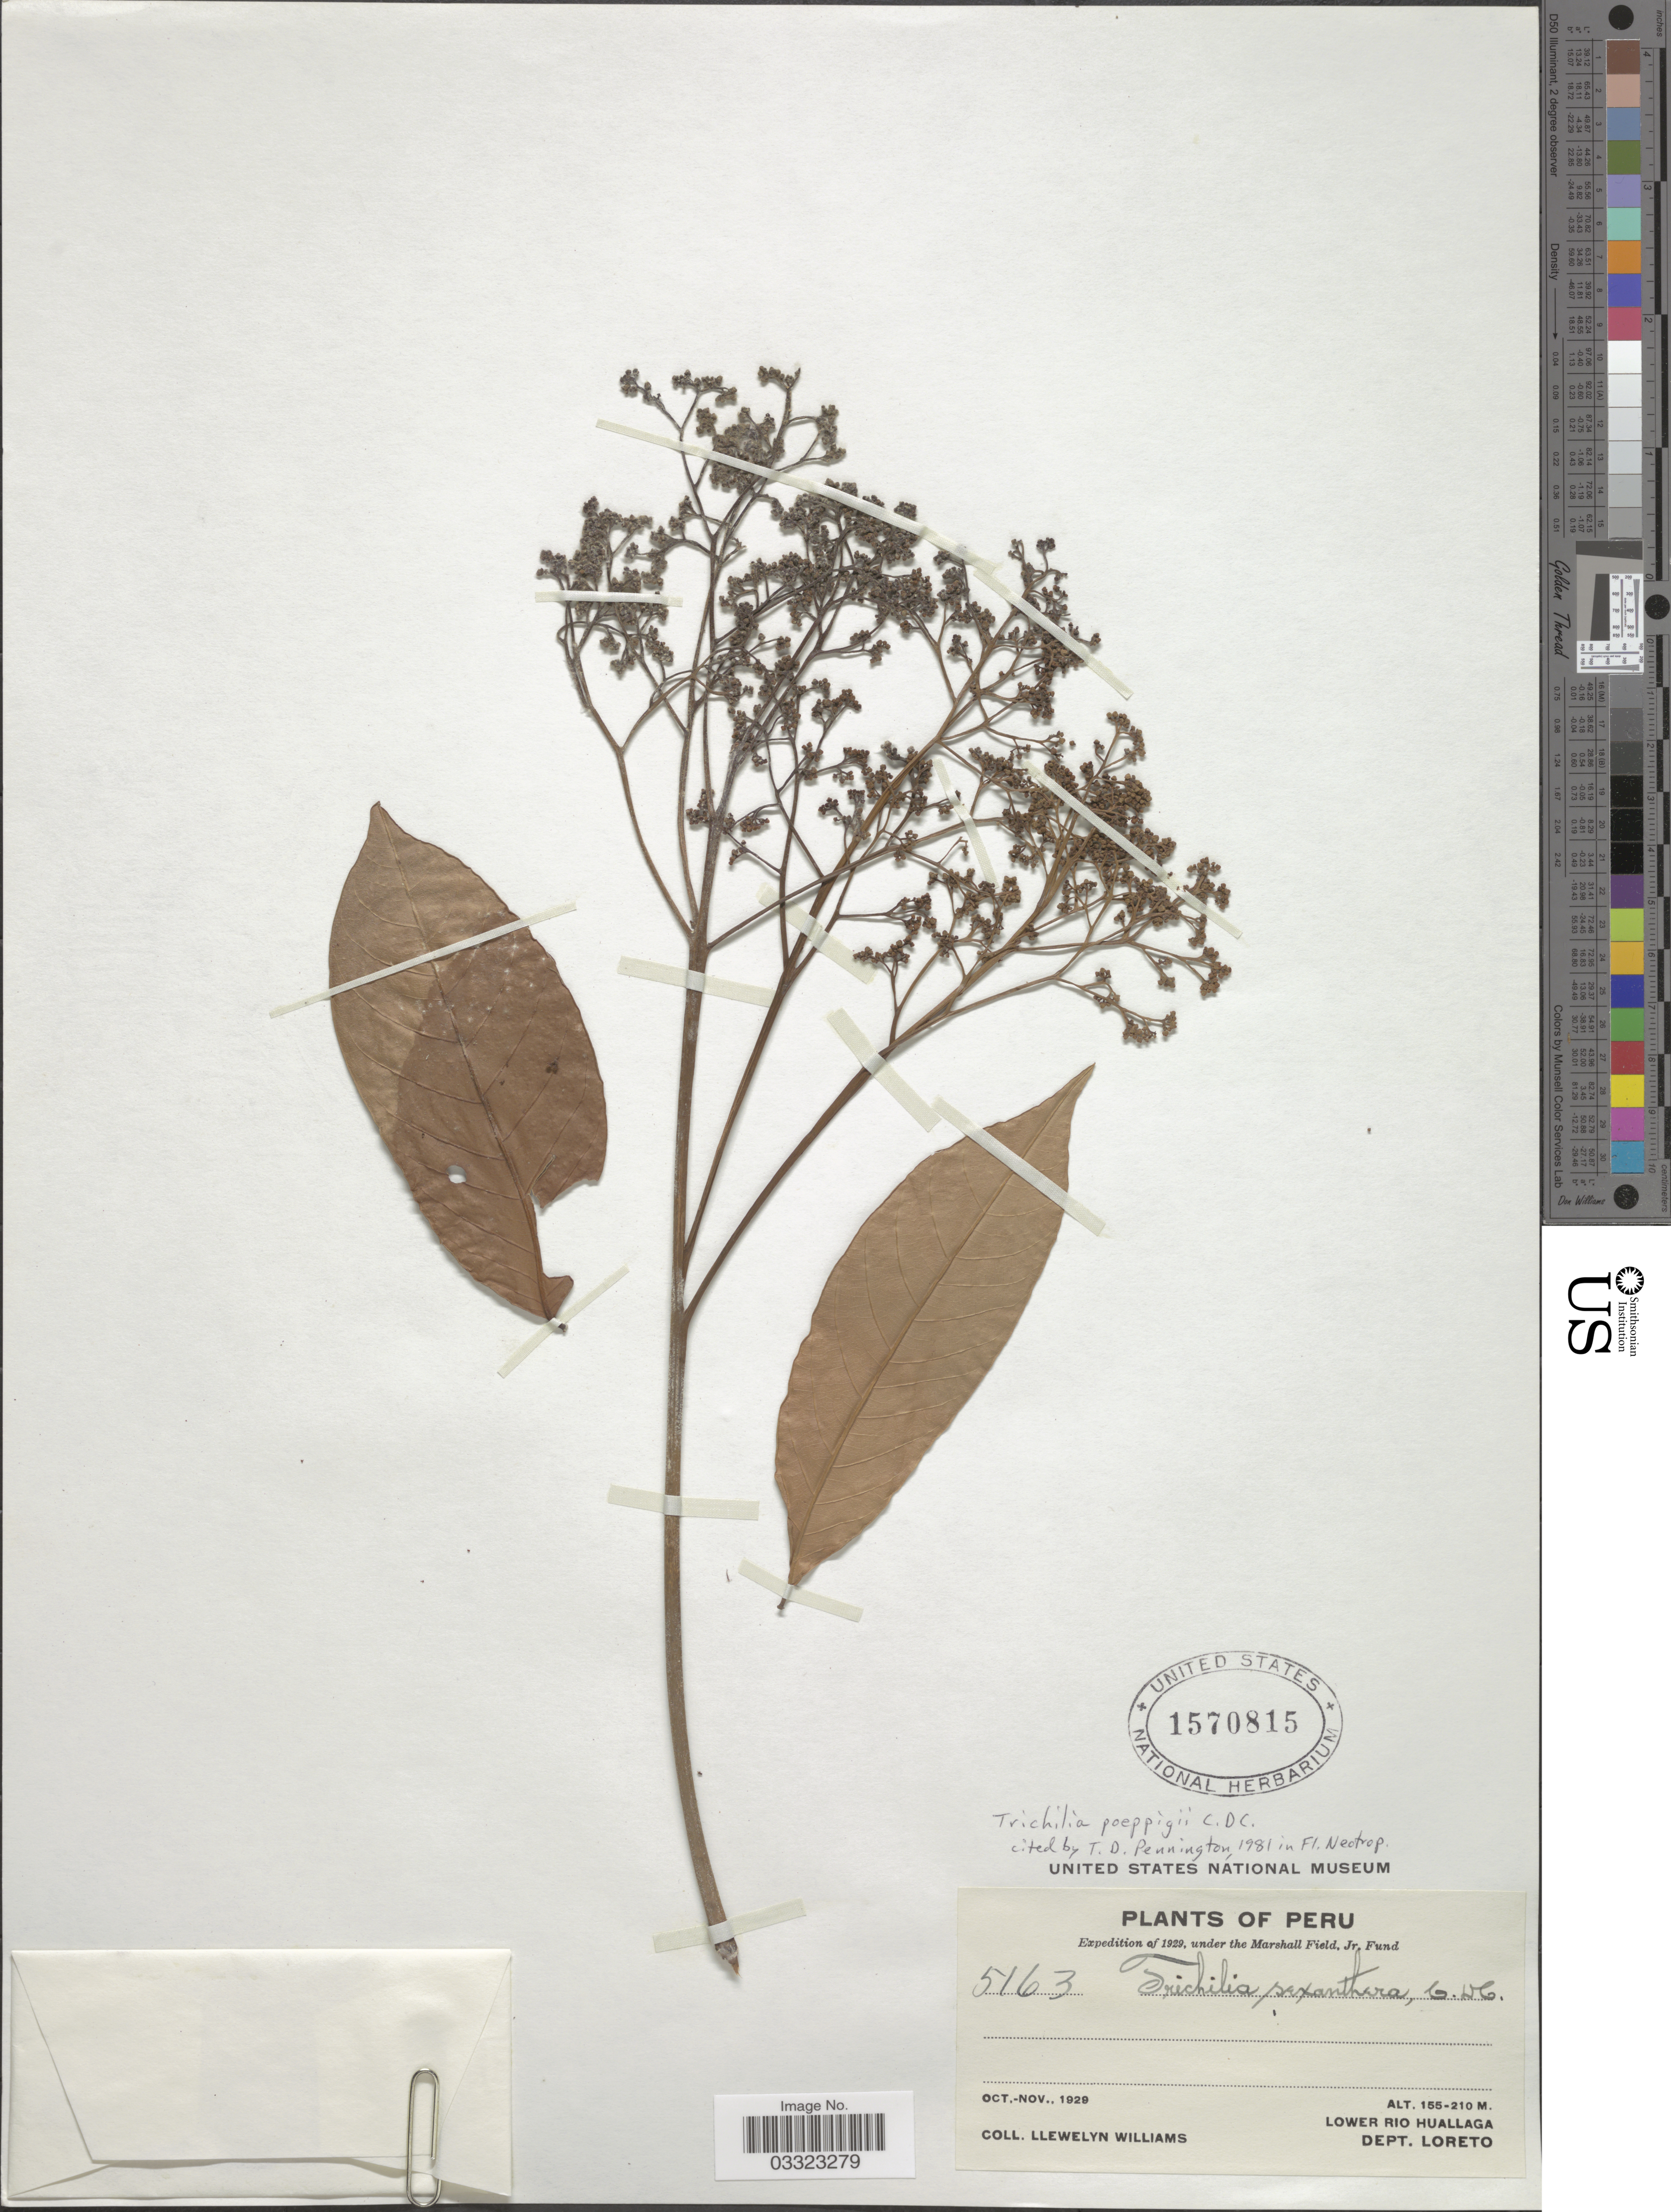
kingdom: Plantae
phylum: Tracheophyta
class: Magnoliopsida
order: Sapindales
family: Meliaceae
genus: Trichilia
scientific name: Trichilia poeppigii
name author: C. DC.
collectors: Ll. Williams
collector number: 5163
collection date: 1929-10/1929-11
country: Peru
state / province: Loreto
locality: Lower Rio Huallaga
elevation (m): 155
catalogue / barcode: US 1570815